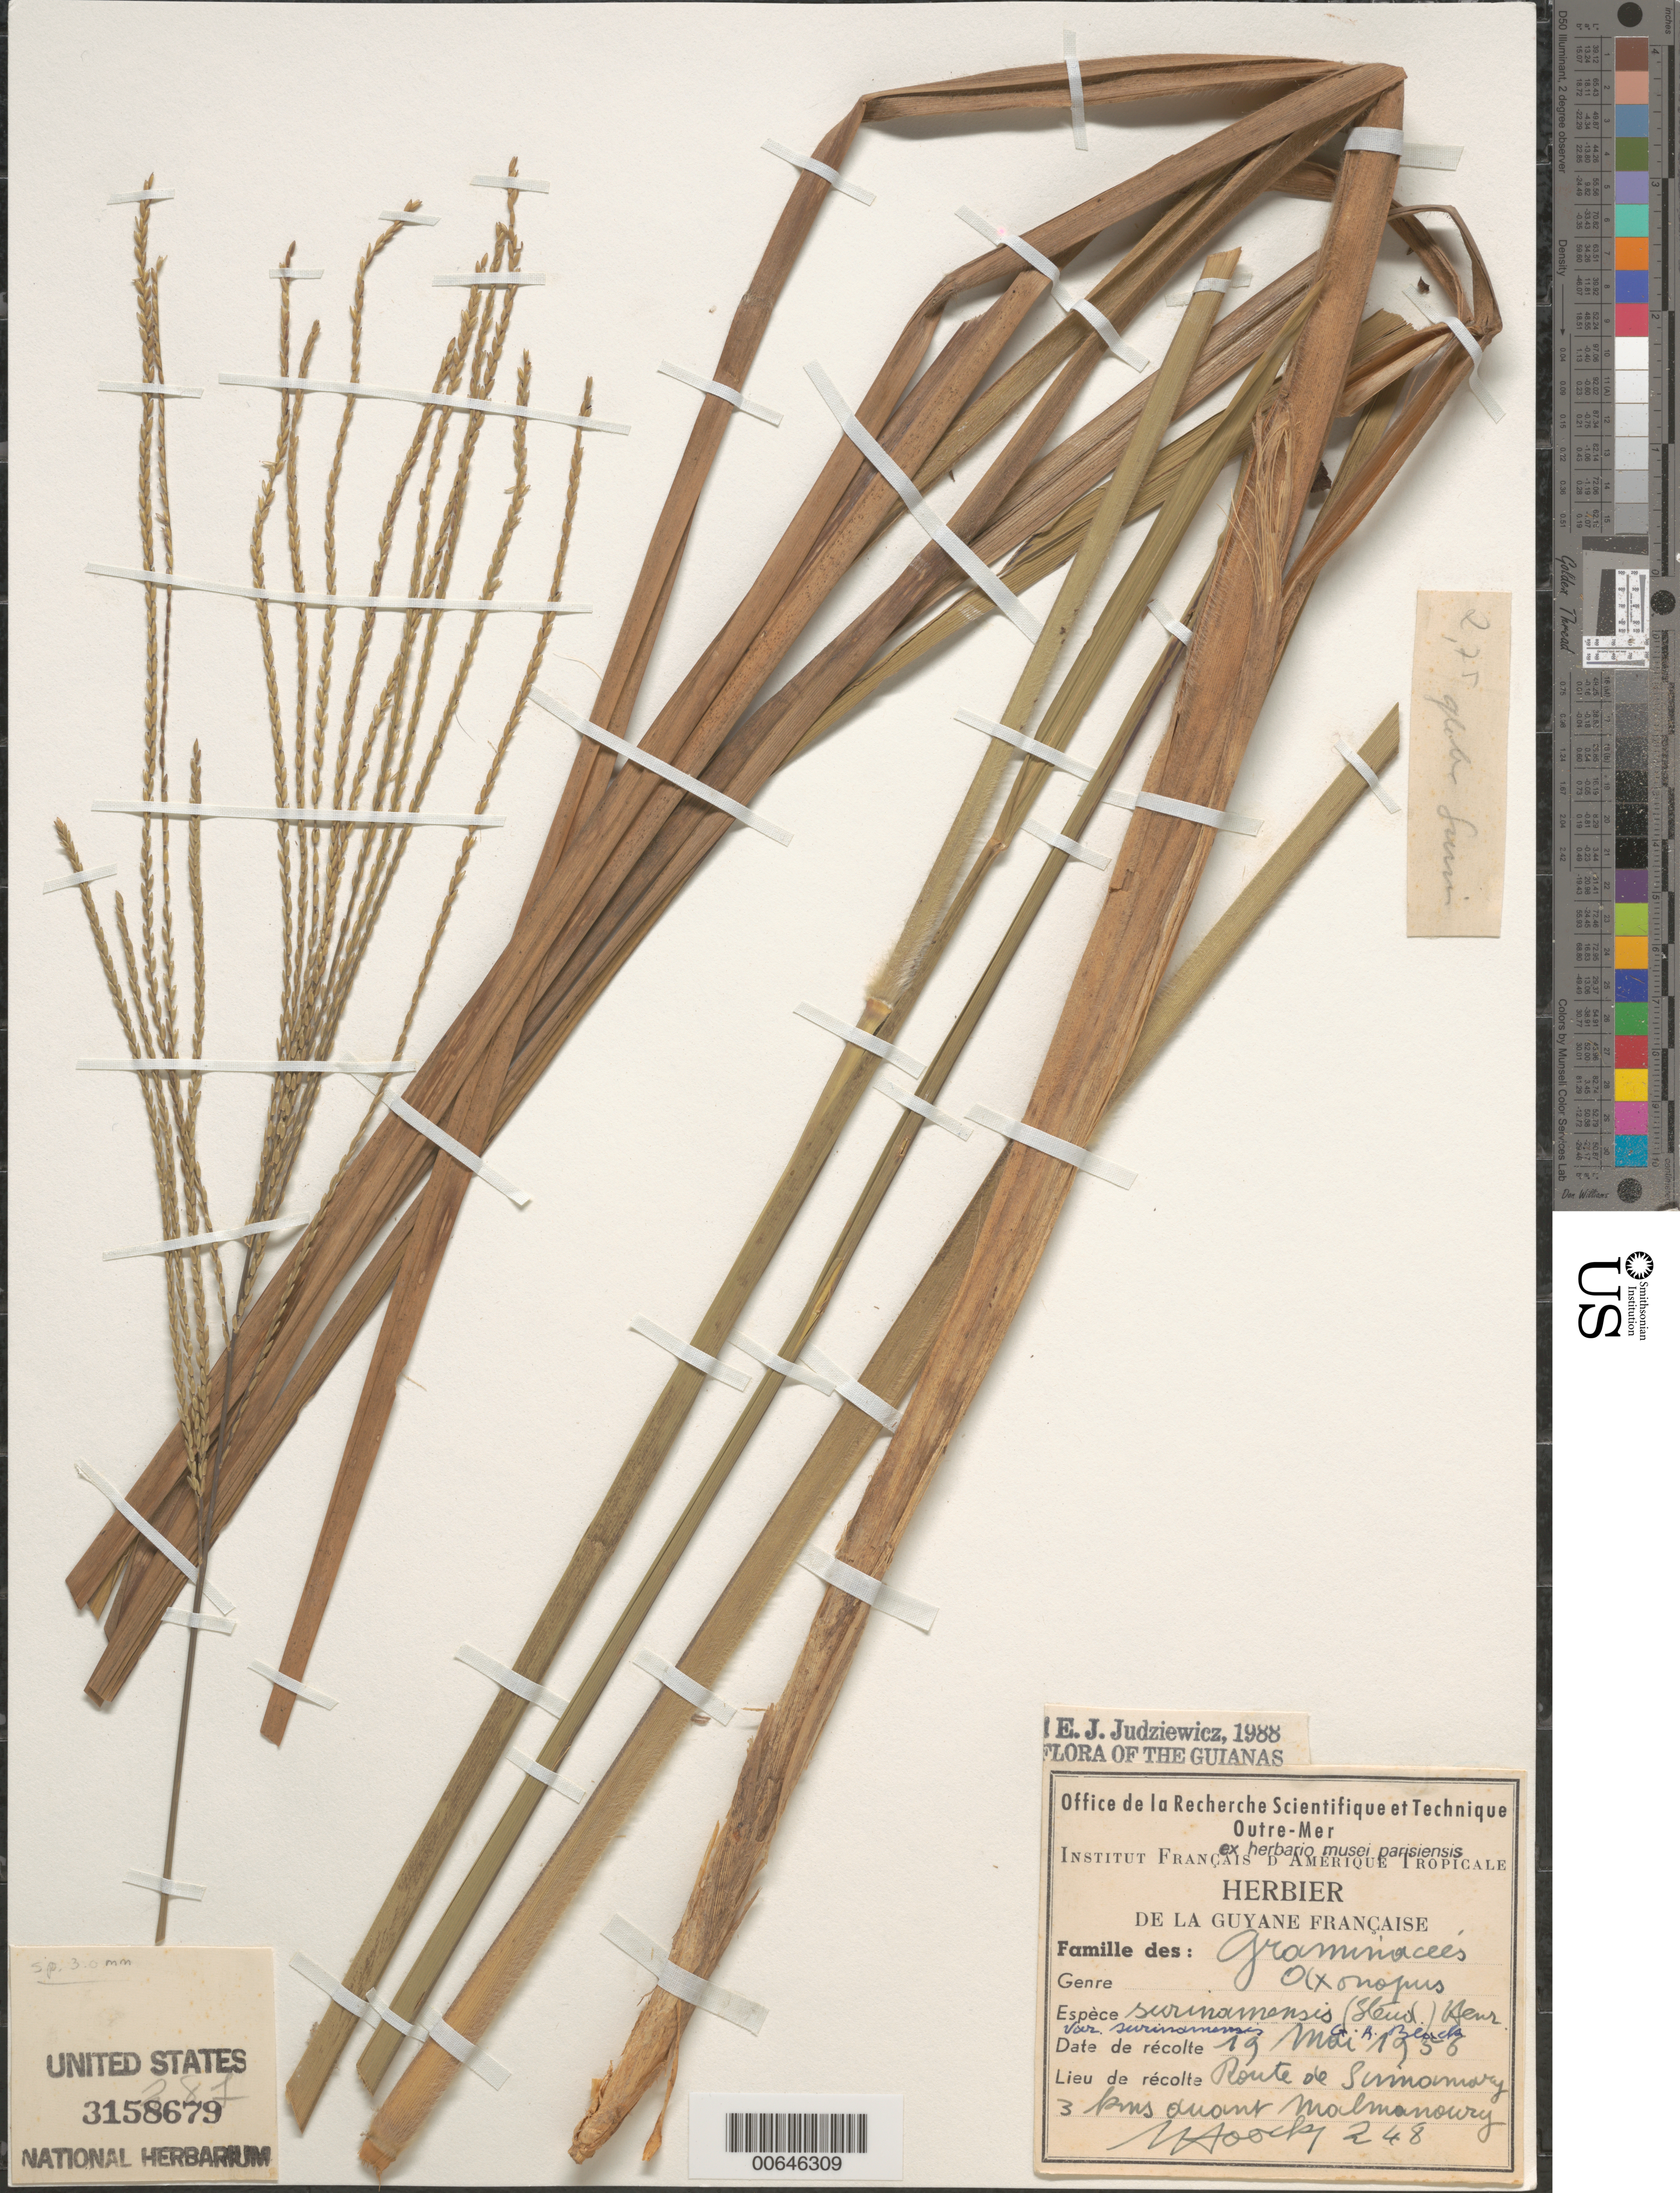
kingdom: Plantae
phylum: Tracheophyta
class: Liliopsida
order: Poales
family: Poaceae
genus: Axonopus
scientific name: Axonopus surinamensis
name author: (Hochst. ex Steud.) Henr.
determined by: Judziewicz, E. J.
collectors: J. Hoock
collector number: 248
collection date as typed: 19-May-56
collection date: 1956-05-19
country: French Guiana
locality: Route de Sinnamary, Malmanoury, 3 km avant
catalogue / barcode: US 3158679